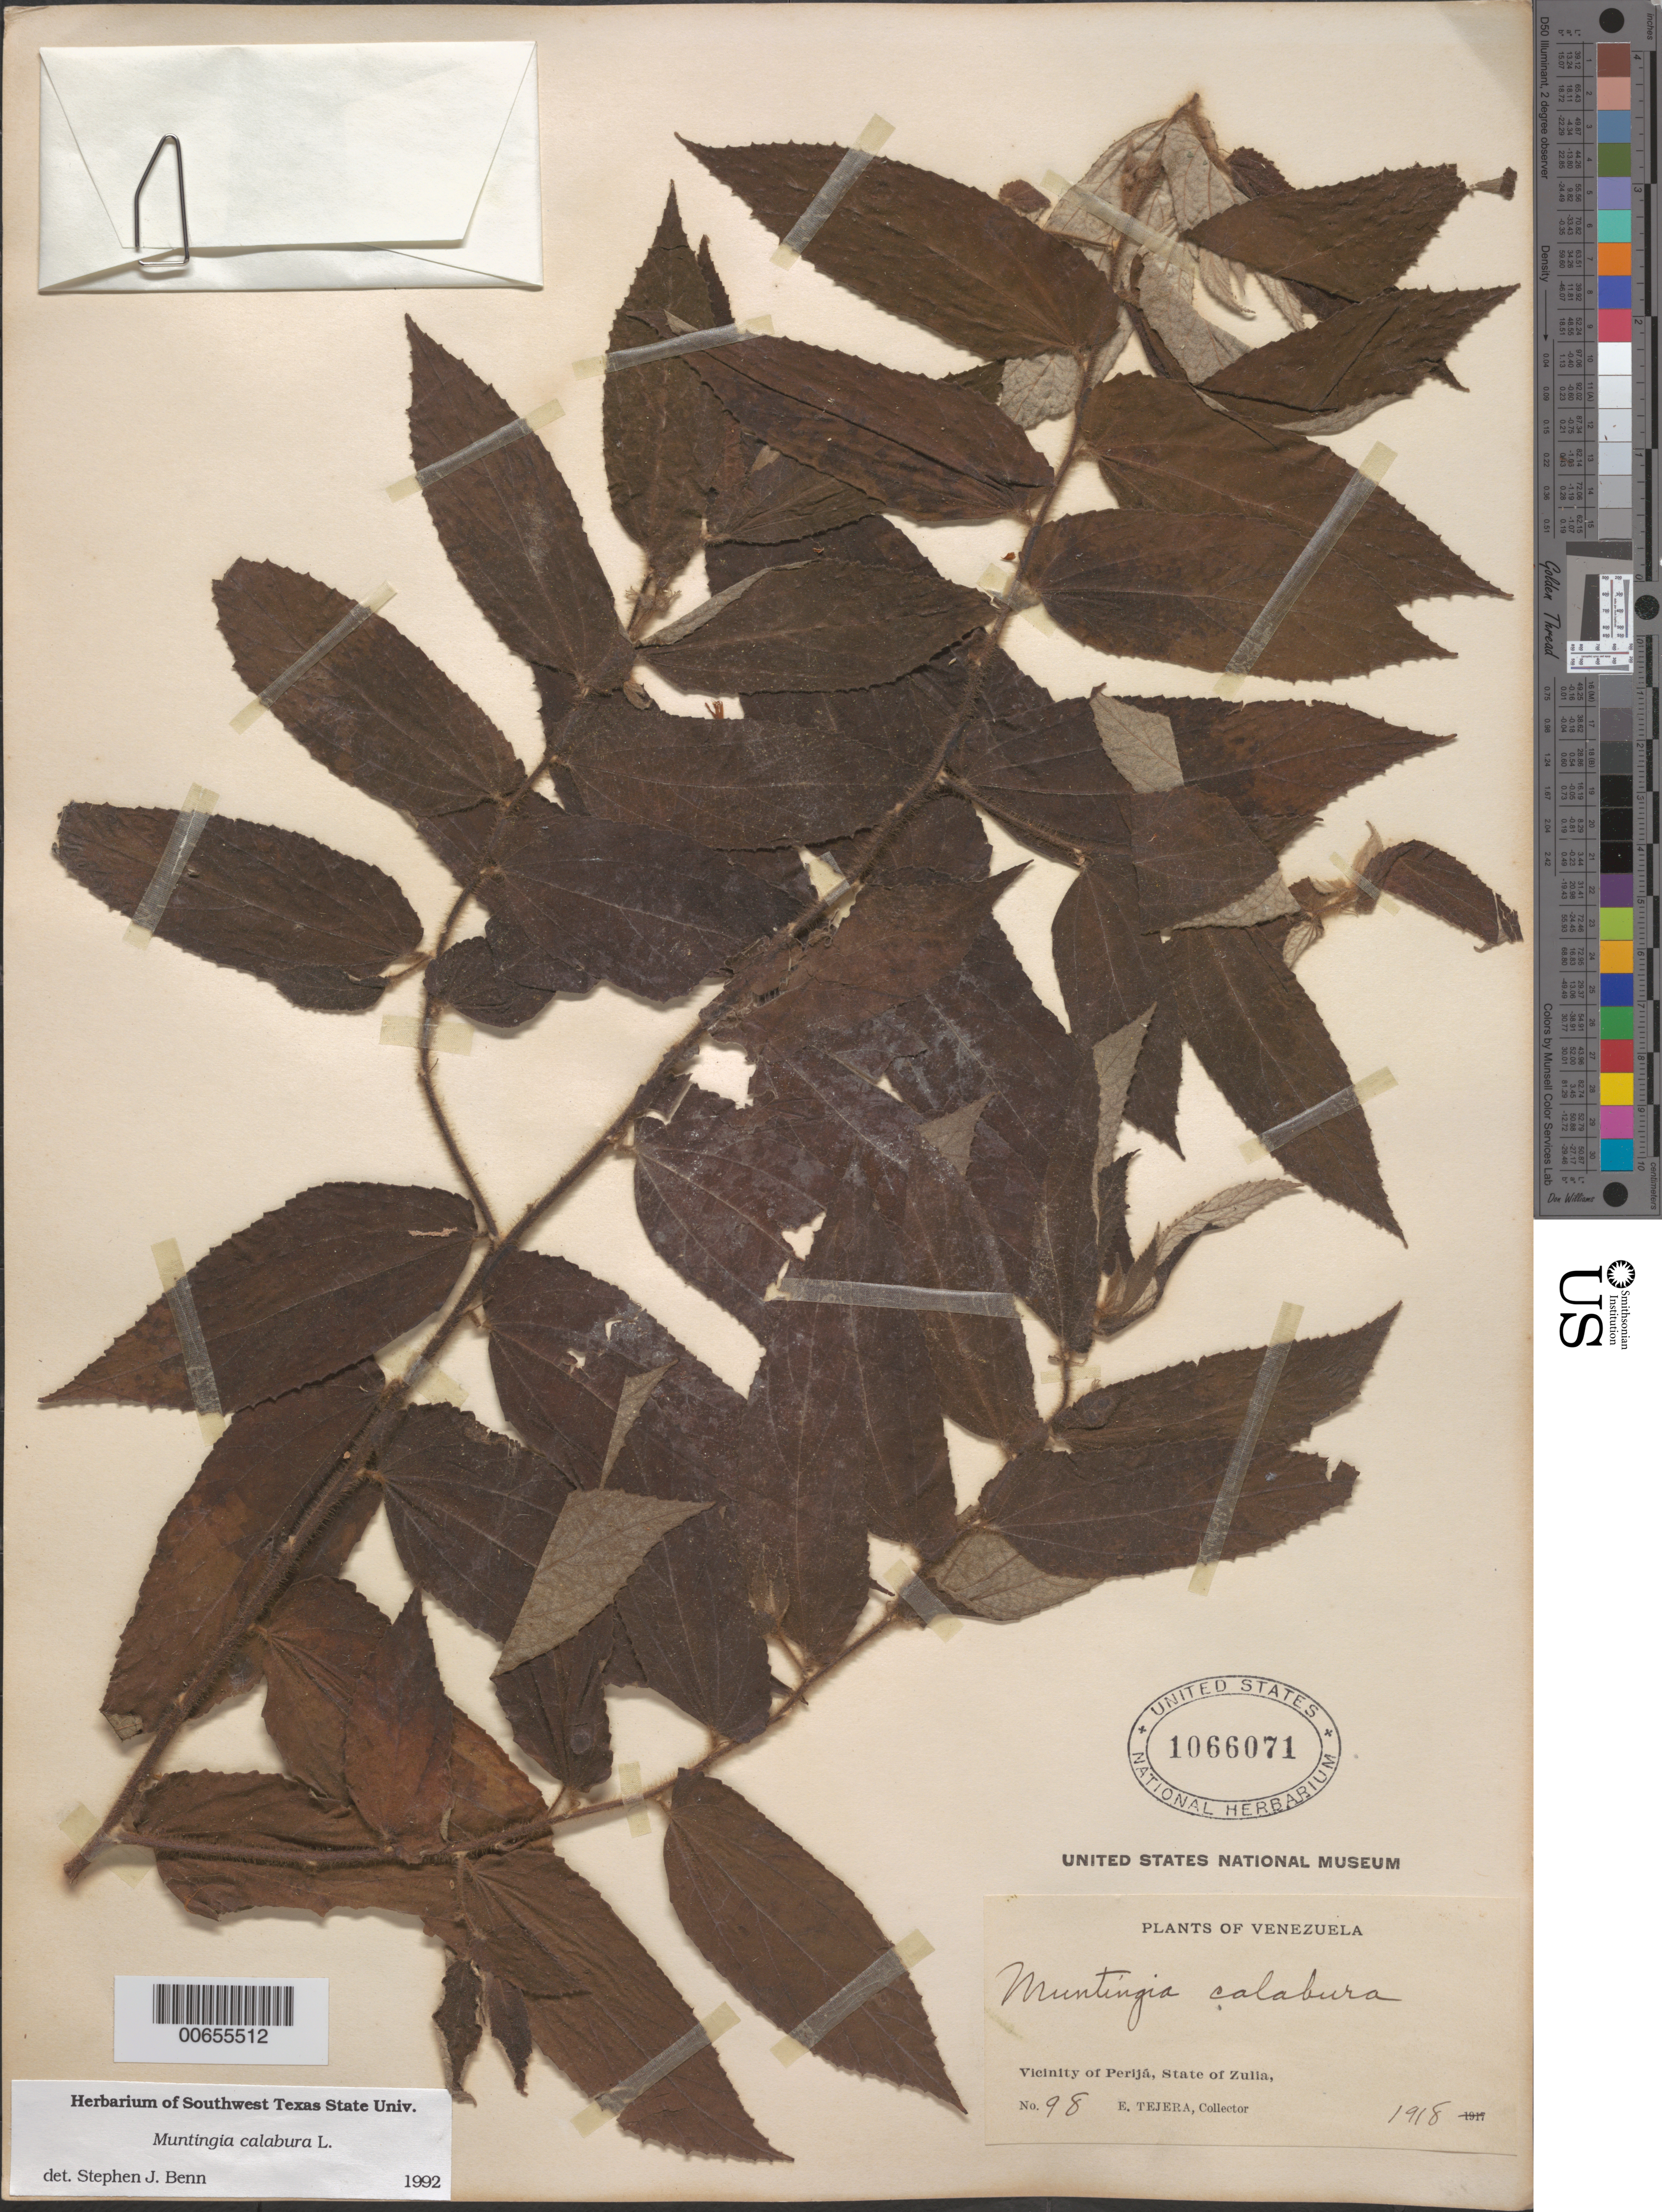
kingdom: Plantae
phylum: Tracheophyta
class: Magnoliopsida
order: Malvales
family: Muntingiaceae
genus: Muntingia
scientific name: Muntingia calabura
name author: L.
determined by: Benn, S. J.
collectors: E. Tejera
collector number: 98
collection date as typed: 1918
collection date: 1918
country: Venezuela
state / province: Zulia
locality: Vicinity of Perijá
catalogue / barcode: US 1066071